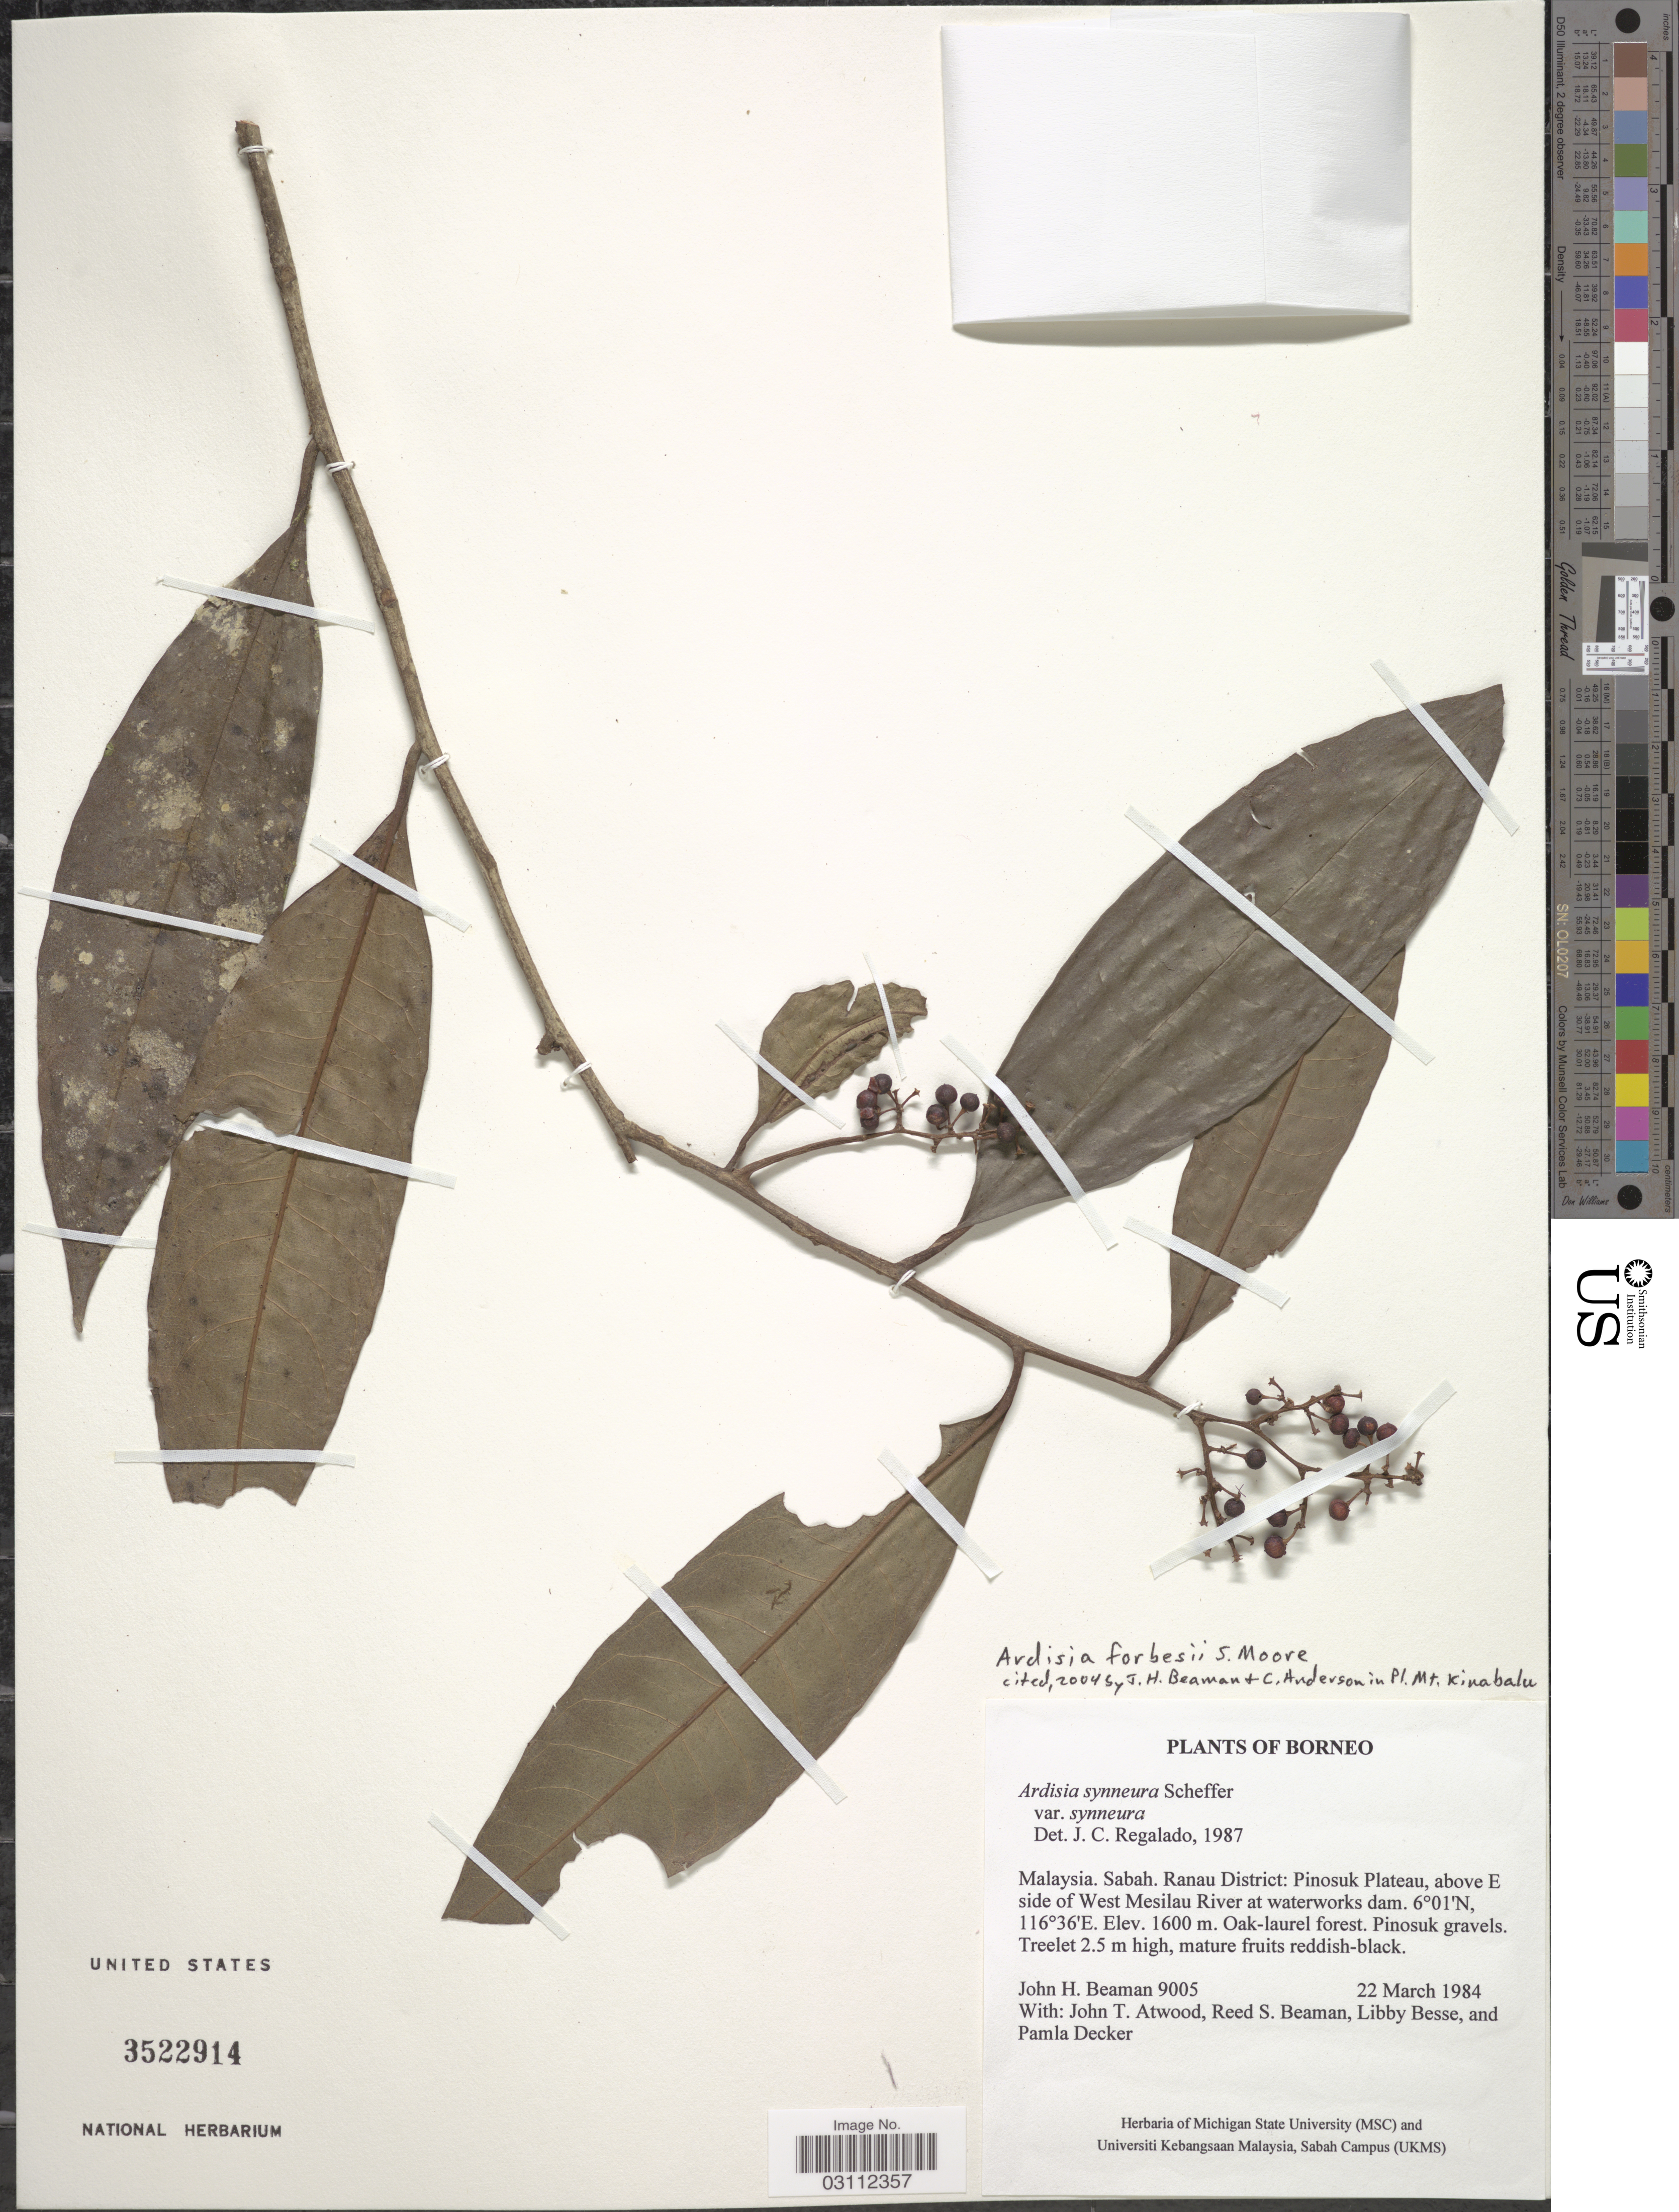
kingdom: Plantae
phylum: Tracheophyta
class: Magnoliopsida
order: Ericales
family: Primulaceae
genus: Ardisia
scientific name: Ardisia forbesii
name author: S. Moore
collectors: J. H. Beaman, J. T. Atwood, R. S. Beaman, Libby Besse & P. Decker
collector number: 9005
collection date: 1984-03-22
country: Malaysia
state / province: Sabah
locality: Borneo. Ranau District: Pinosuk Plateau, above E side of West Mesilau River at waterworks dam.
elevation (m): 1600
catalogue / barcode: US 3522914